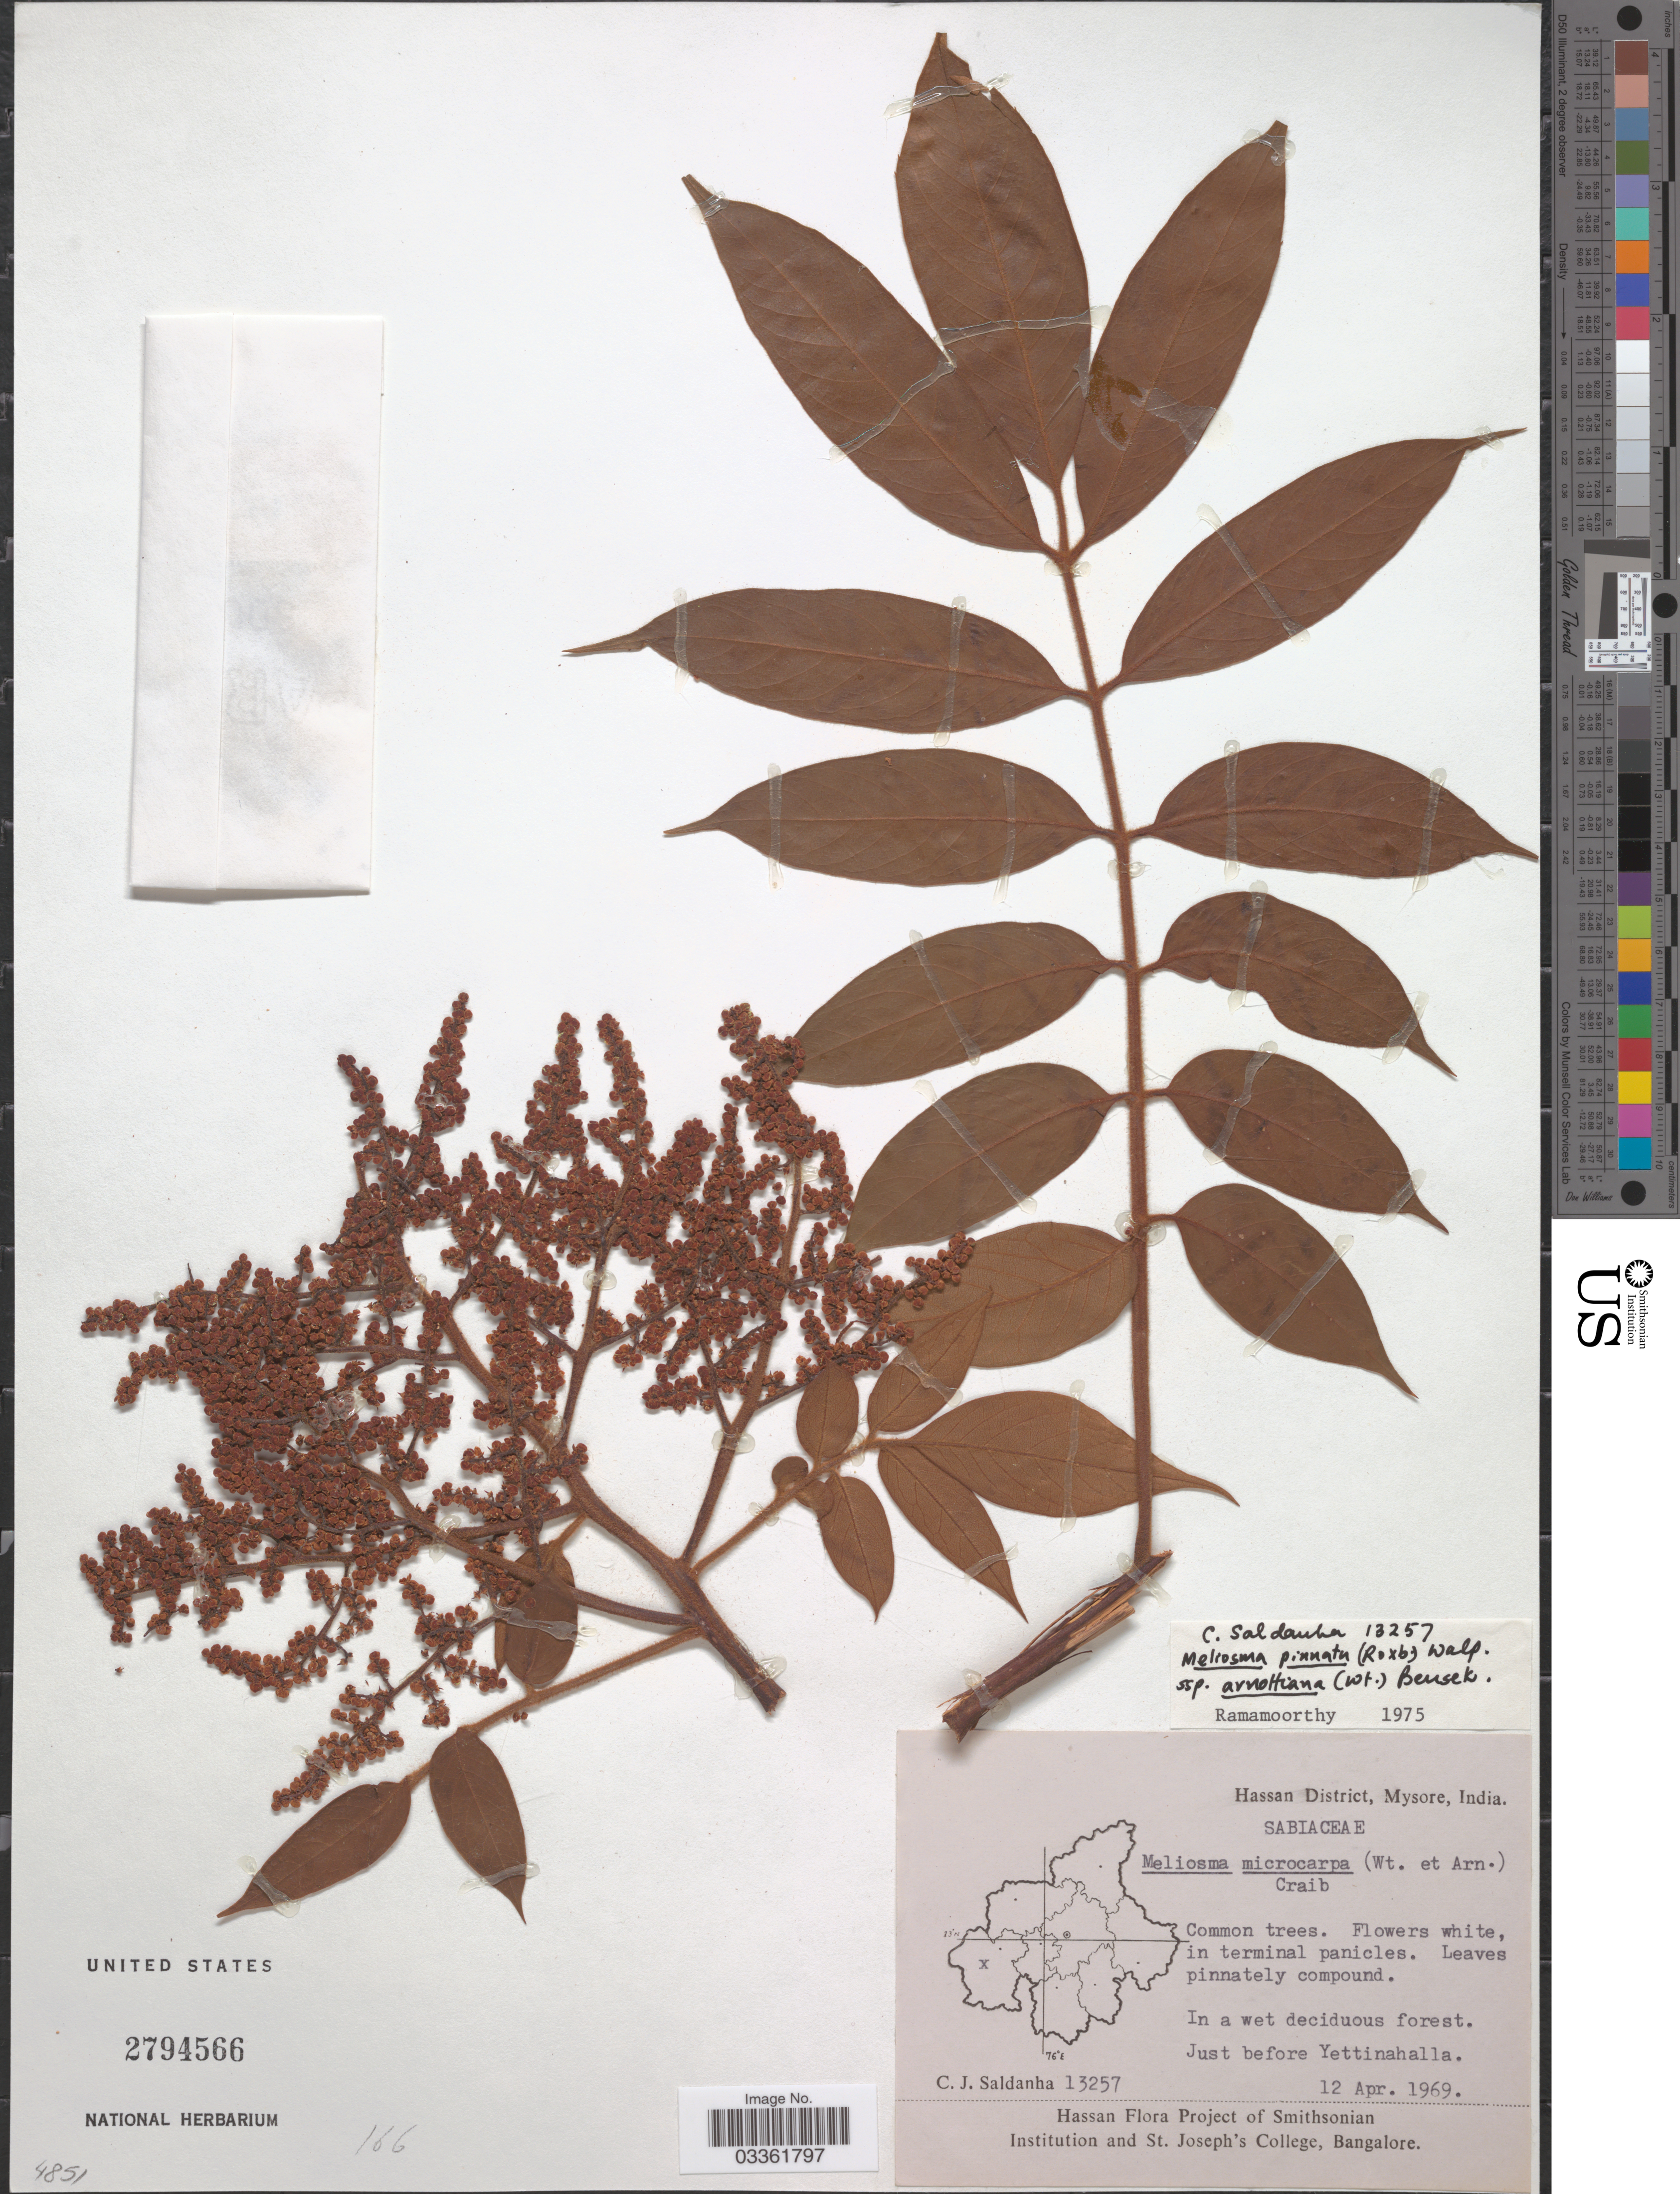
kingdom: Plantae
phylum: Tracheophyta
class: Magnoliopsida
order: Proteales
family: Sabiaceae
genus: Meliosma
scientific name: Meliosma pinnata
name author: Maxim.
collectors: C. J. Saldanha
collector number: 13257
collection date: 1969-04-12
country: India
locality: Hassan District, Mysore, Just before Yettinahalla.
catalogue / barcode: US 2794566